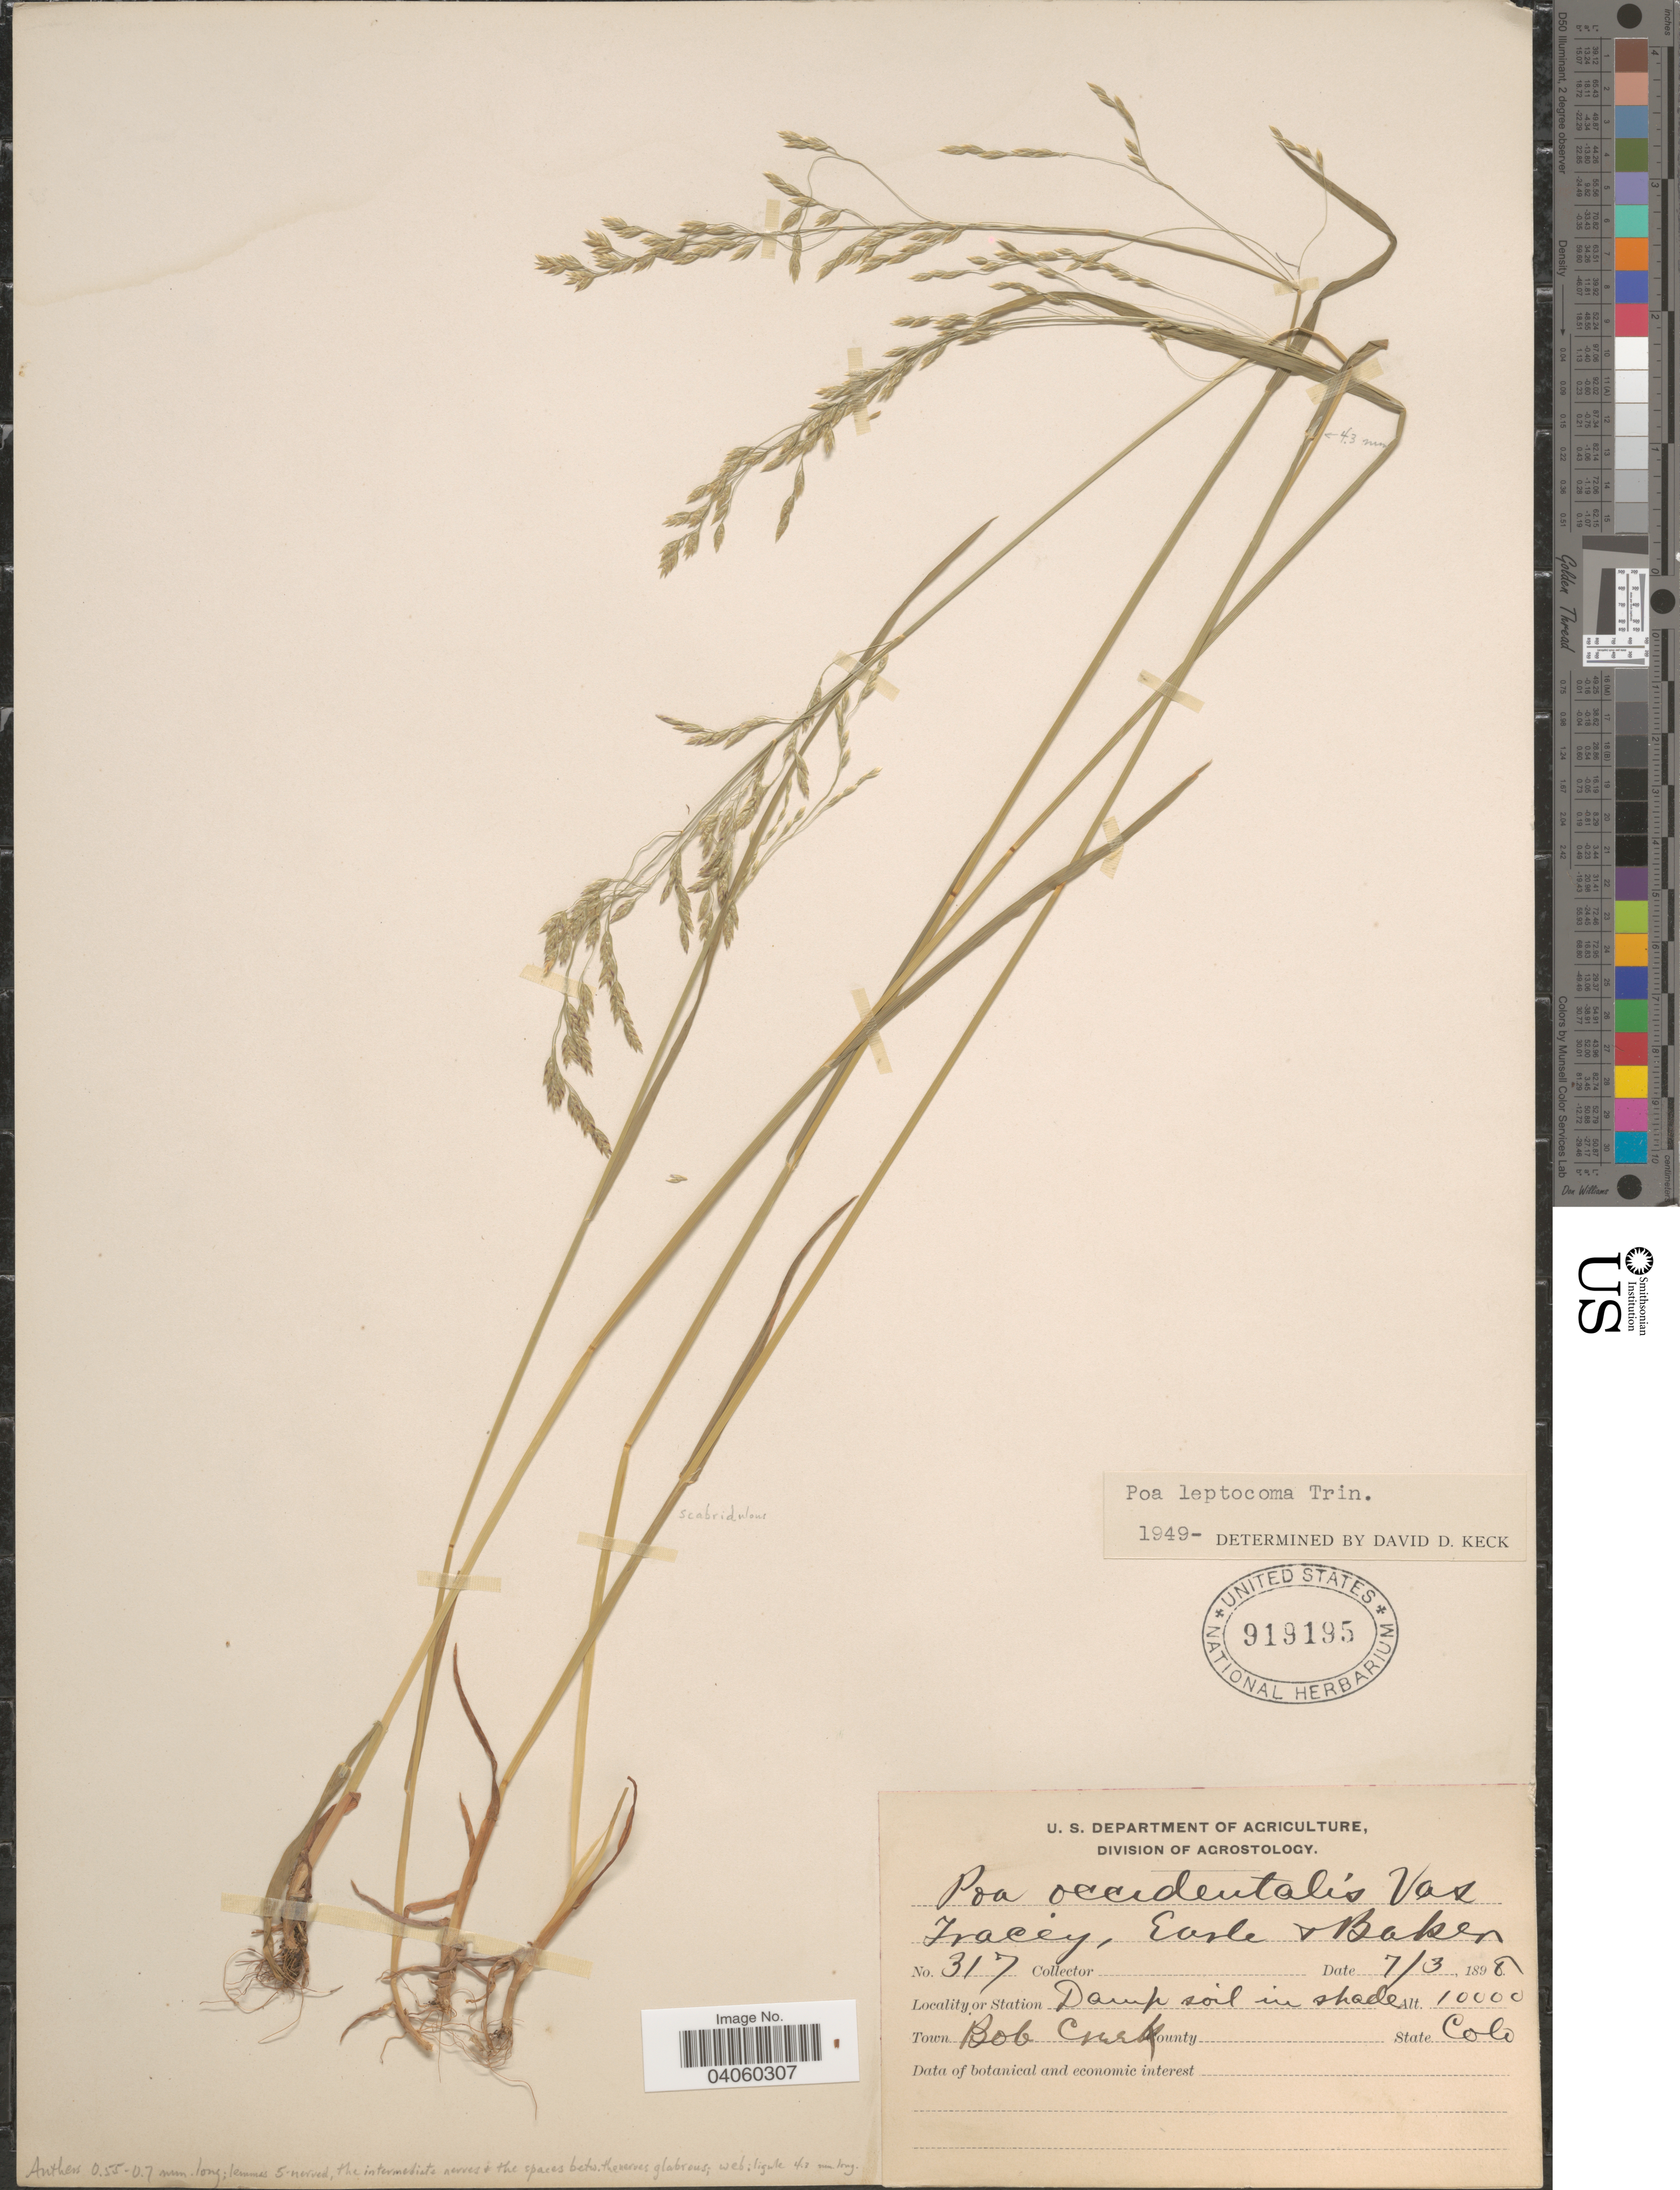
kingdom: Plantae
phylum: Tracheophyta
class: Liliopsida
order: Poales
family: Poaceae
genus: Poa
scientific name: Poa leptocoma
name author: Trin.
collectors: Tracey, -. Earle & -- Baker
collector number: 317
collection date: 1898-07-03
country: United States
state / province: Colorado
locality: Town Bob Creek.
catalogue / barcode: US 919195